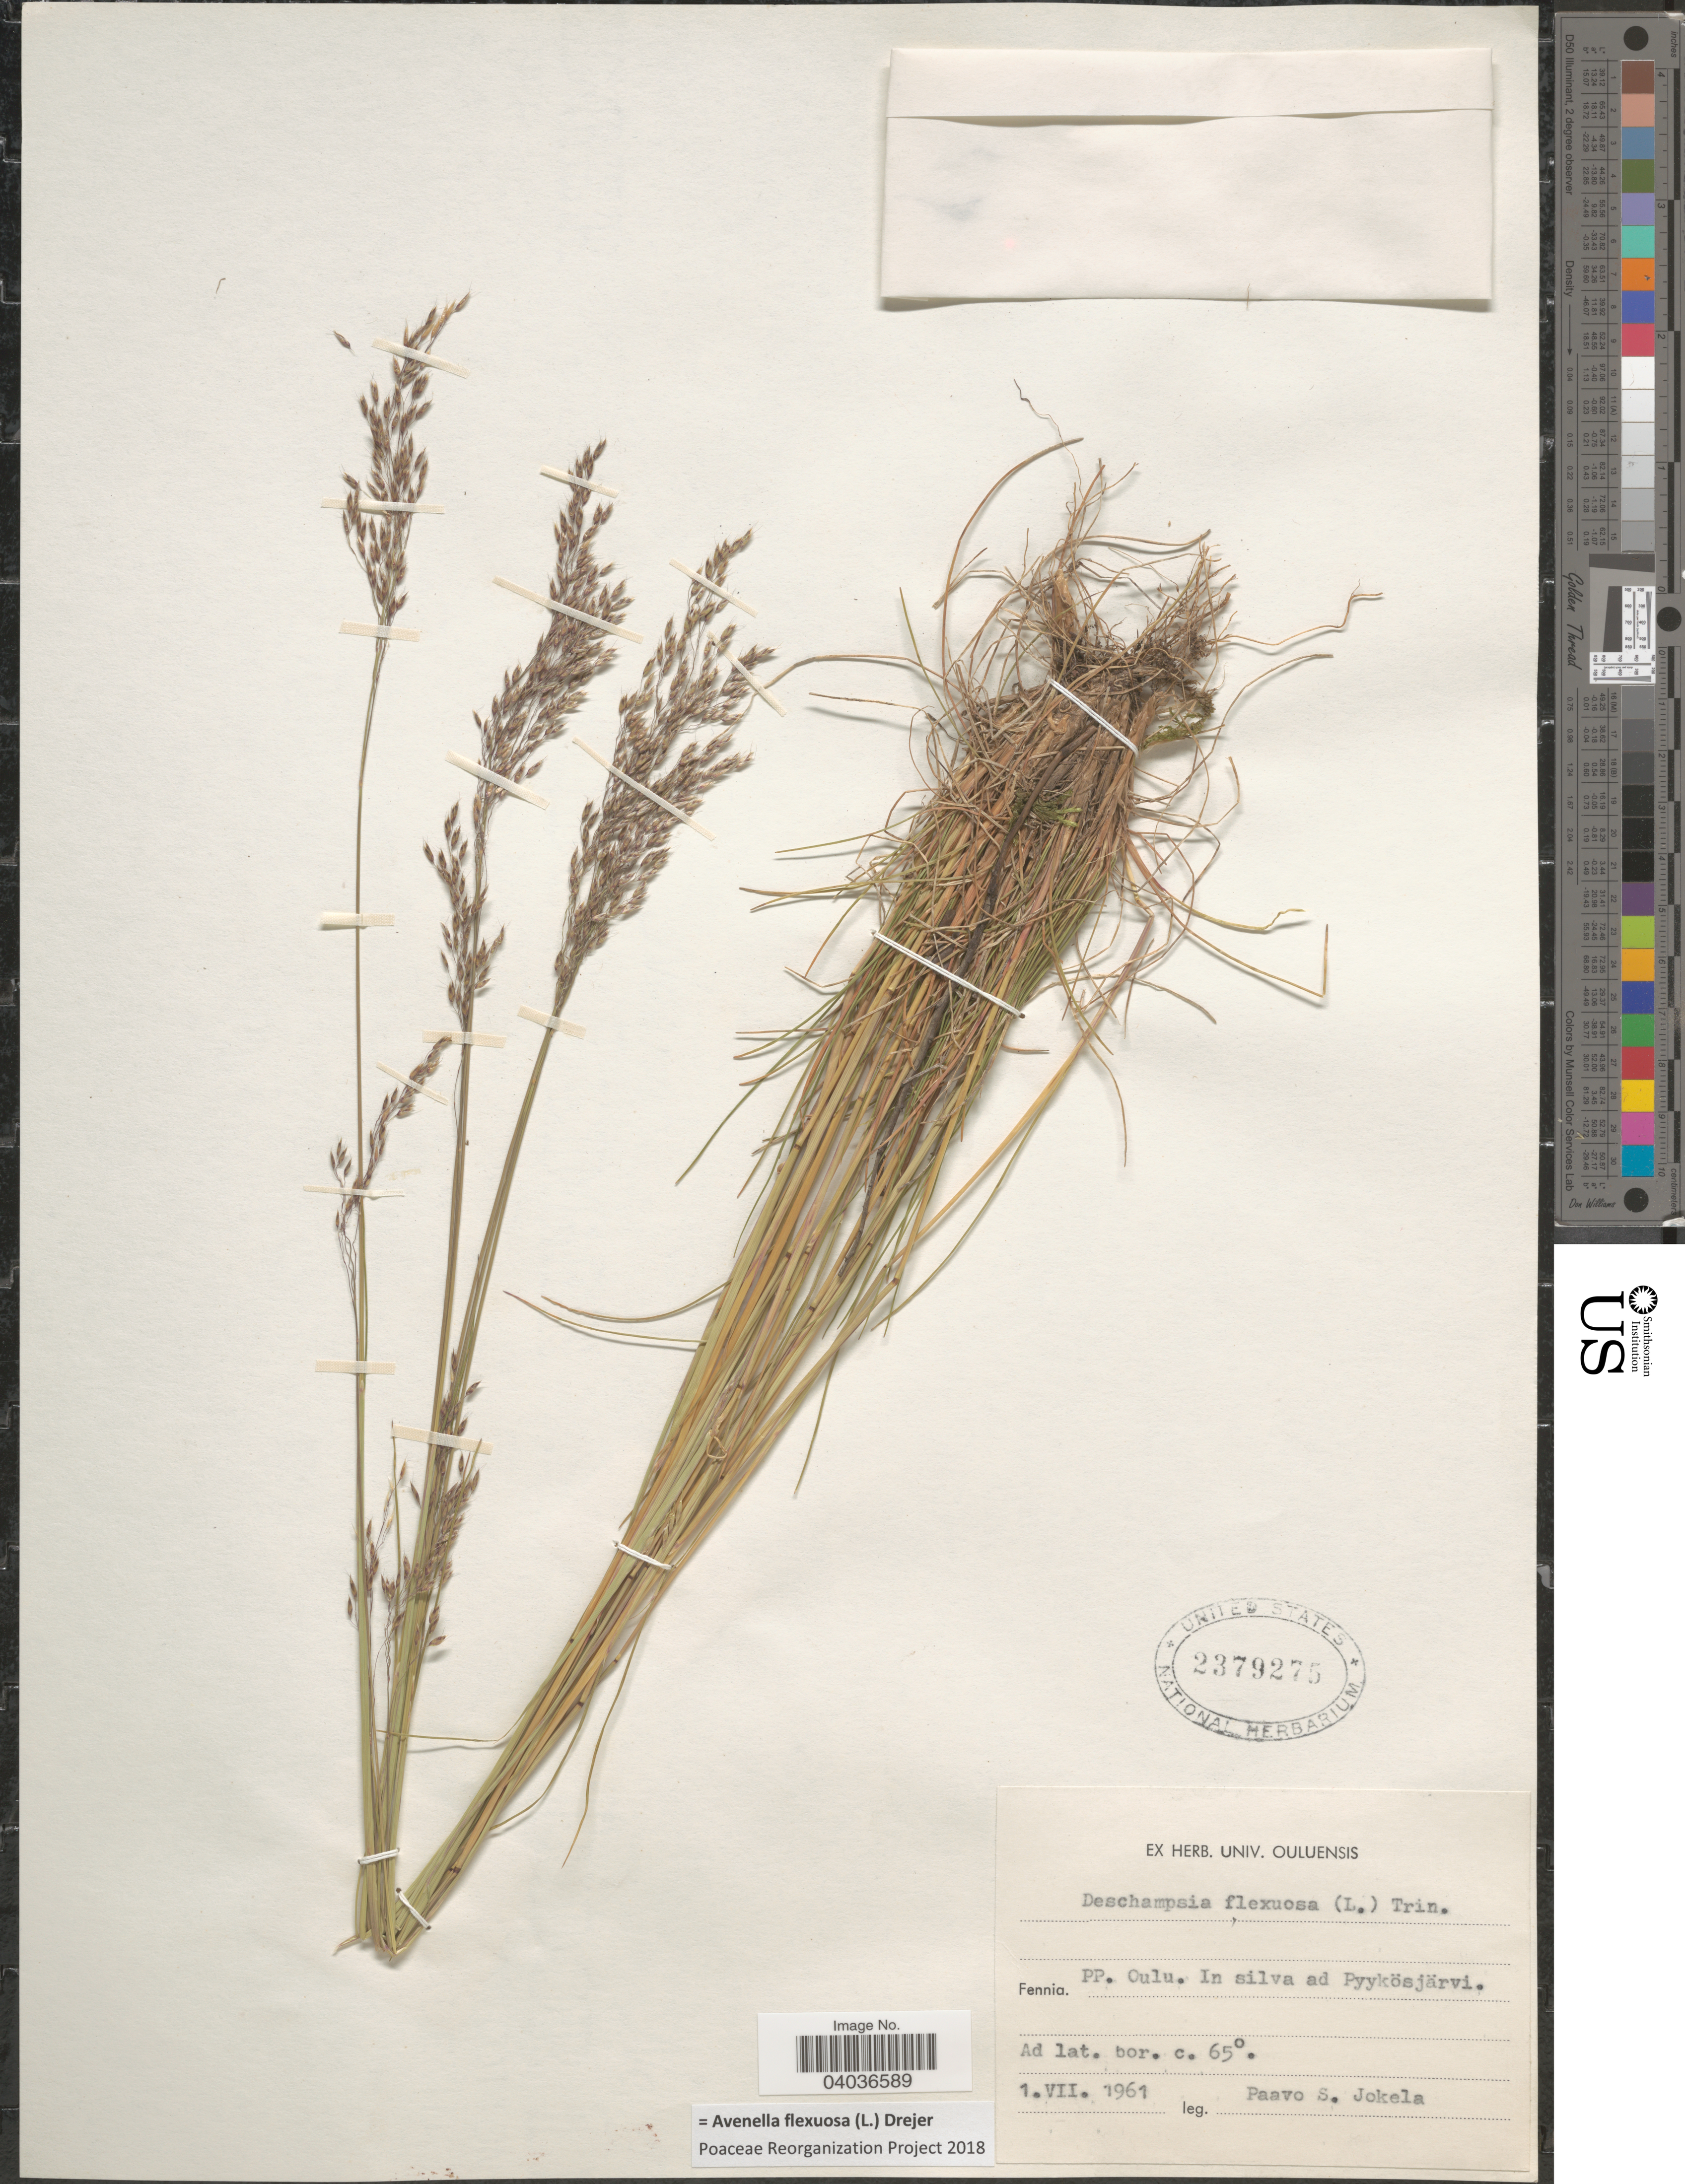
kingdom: Plantae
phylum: Tracheophyta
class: Liliopsida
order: Poales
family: Poaceae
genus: Avenella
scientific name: Avenella flexuosa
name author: (L.) Drejer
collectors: P. Jokela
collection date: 1961-07-01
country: Finland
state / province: Pohjois-Pohjanmaa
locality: Fennia. PP. Oulu. In silva ad Pyykösjärvi.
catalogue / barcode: US 2379275